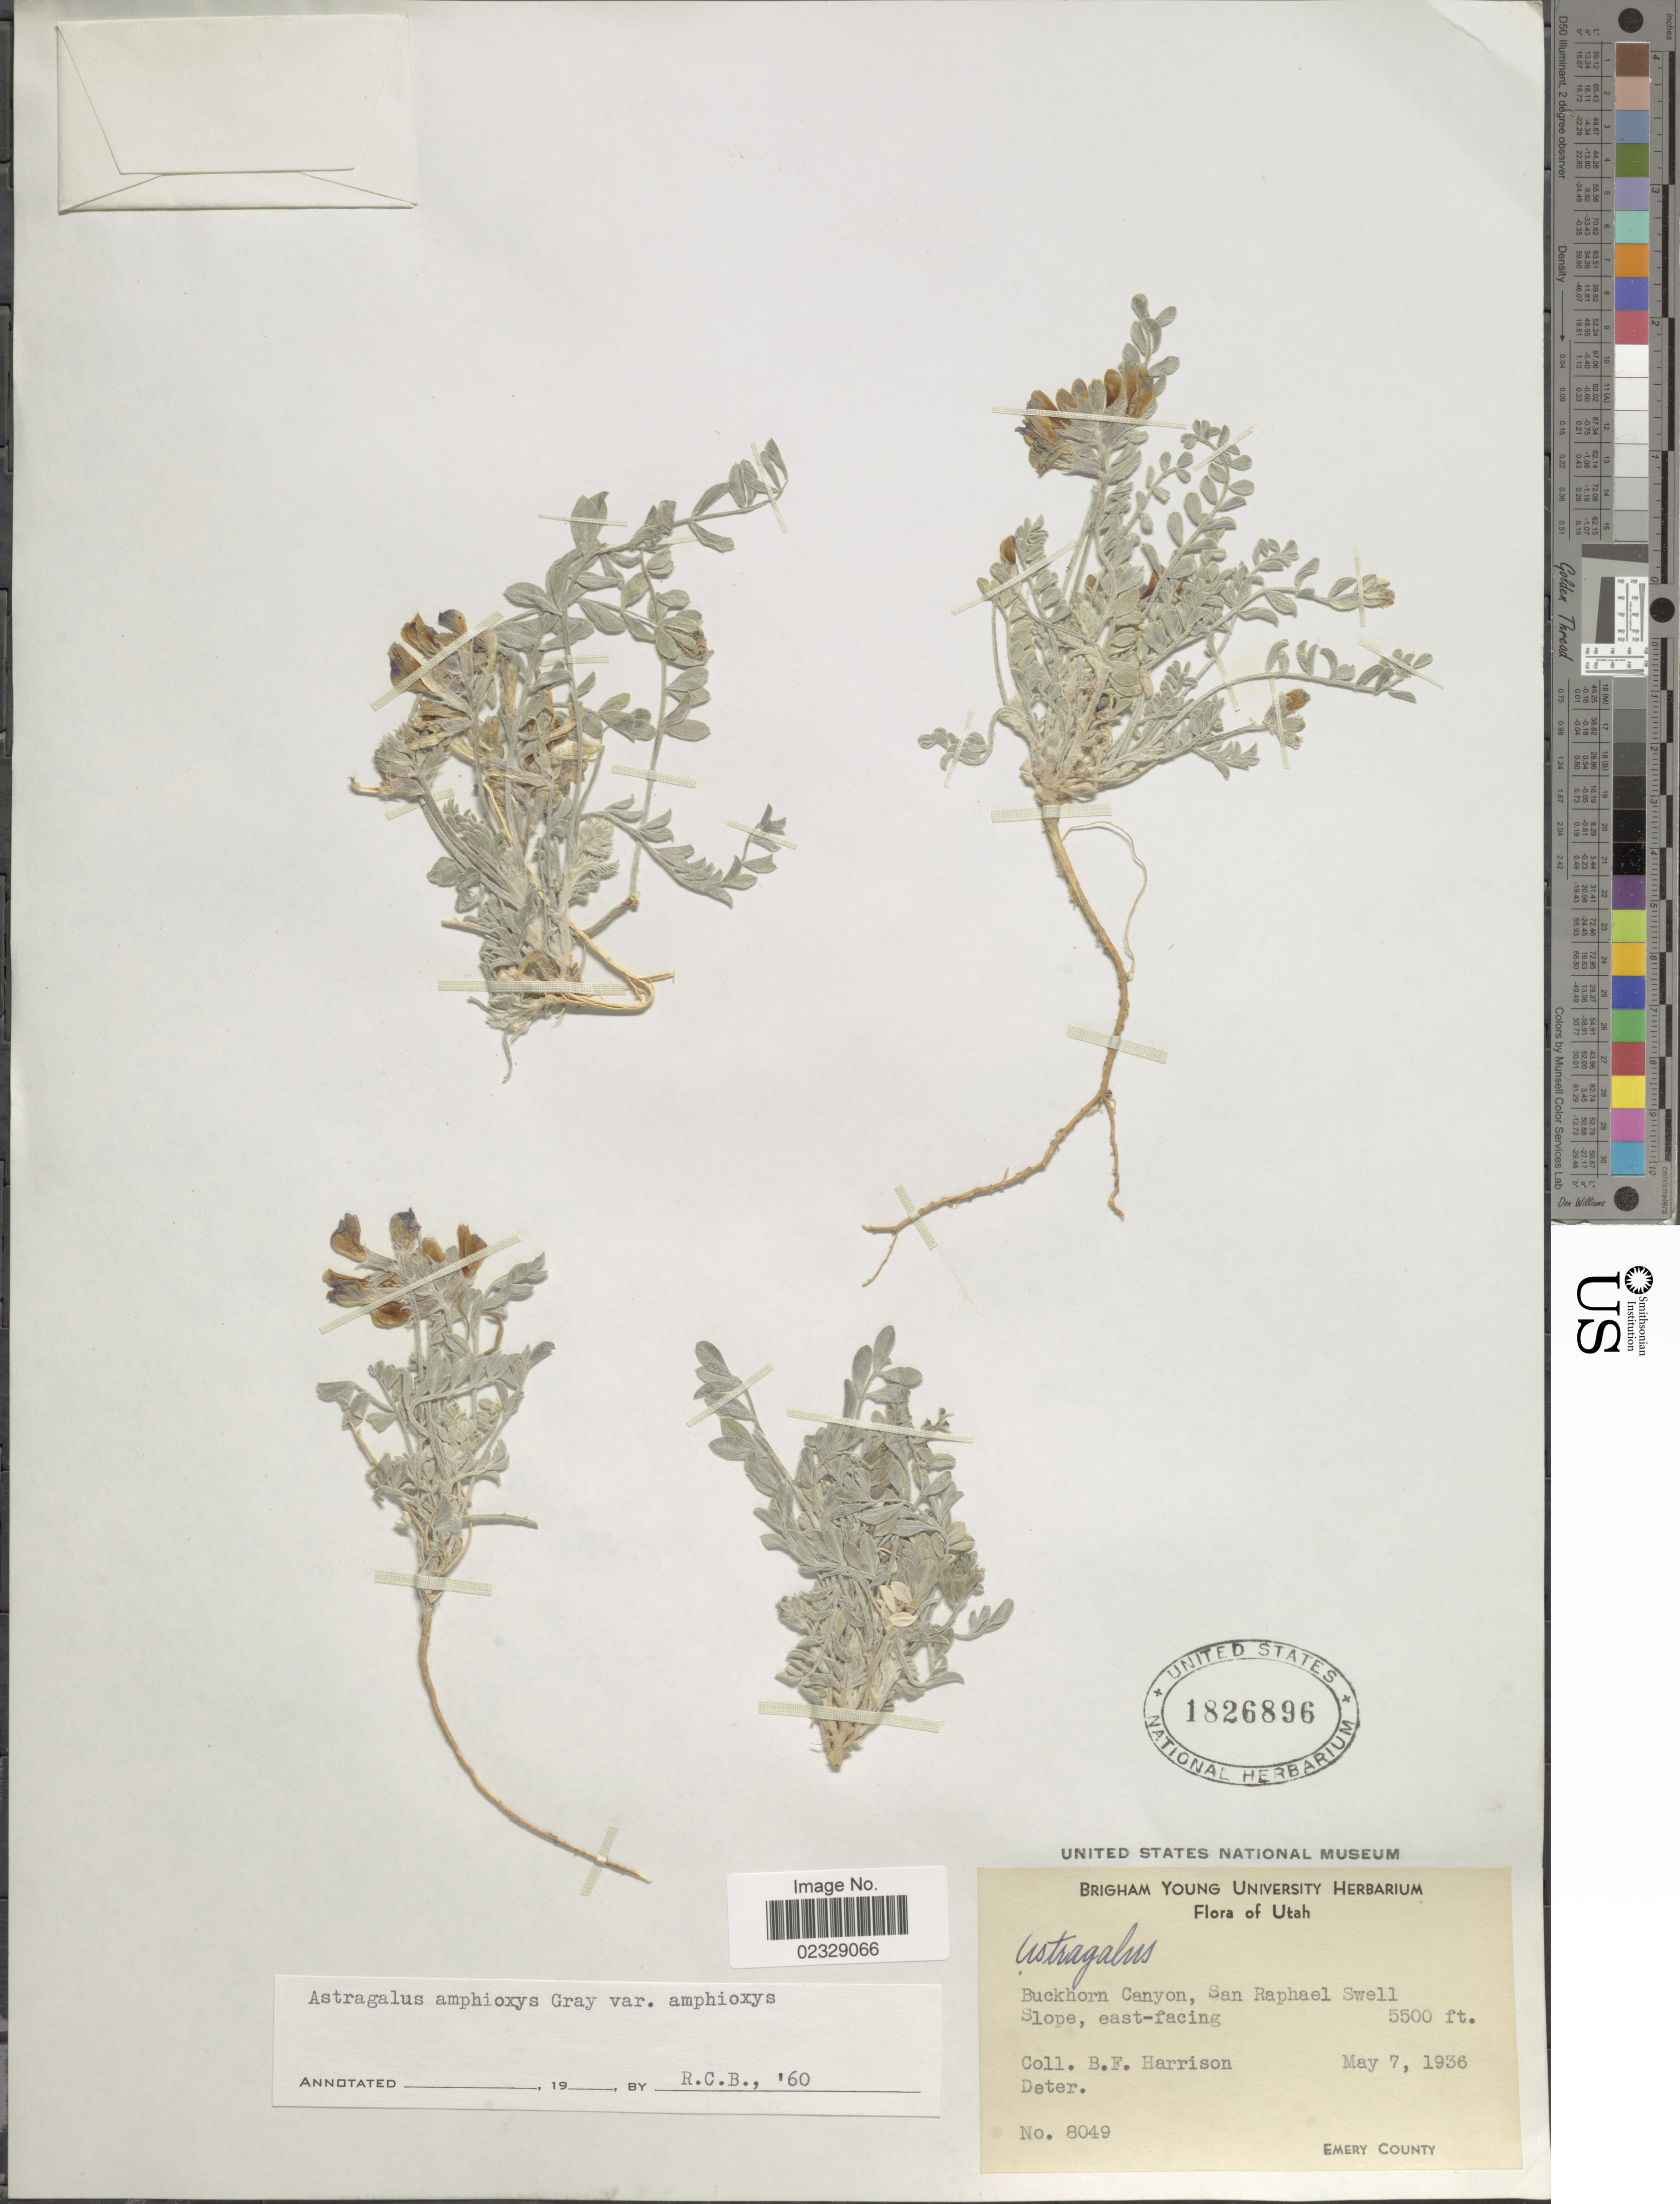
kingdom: Plantae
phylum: Tracheophyta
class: Magnoliopsida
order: Fabales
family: Fabaceae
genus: Astragalus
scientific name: Astragalus amphioxys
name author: A. Gray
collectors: B. F. Harrison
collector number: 8049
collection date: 1936-05-07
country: United States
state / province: Utah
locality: Buckhorn Canyon, San Raphael Swell Slope, east facing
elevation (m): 1676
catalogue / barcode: US 1826896